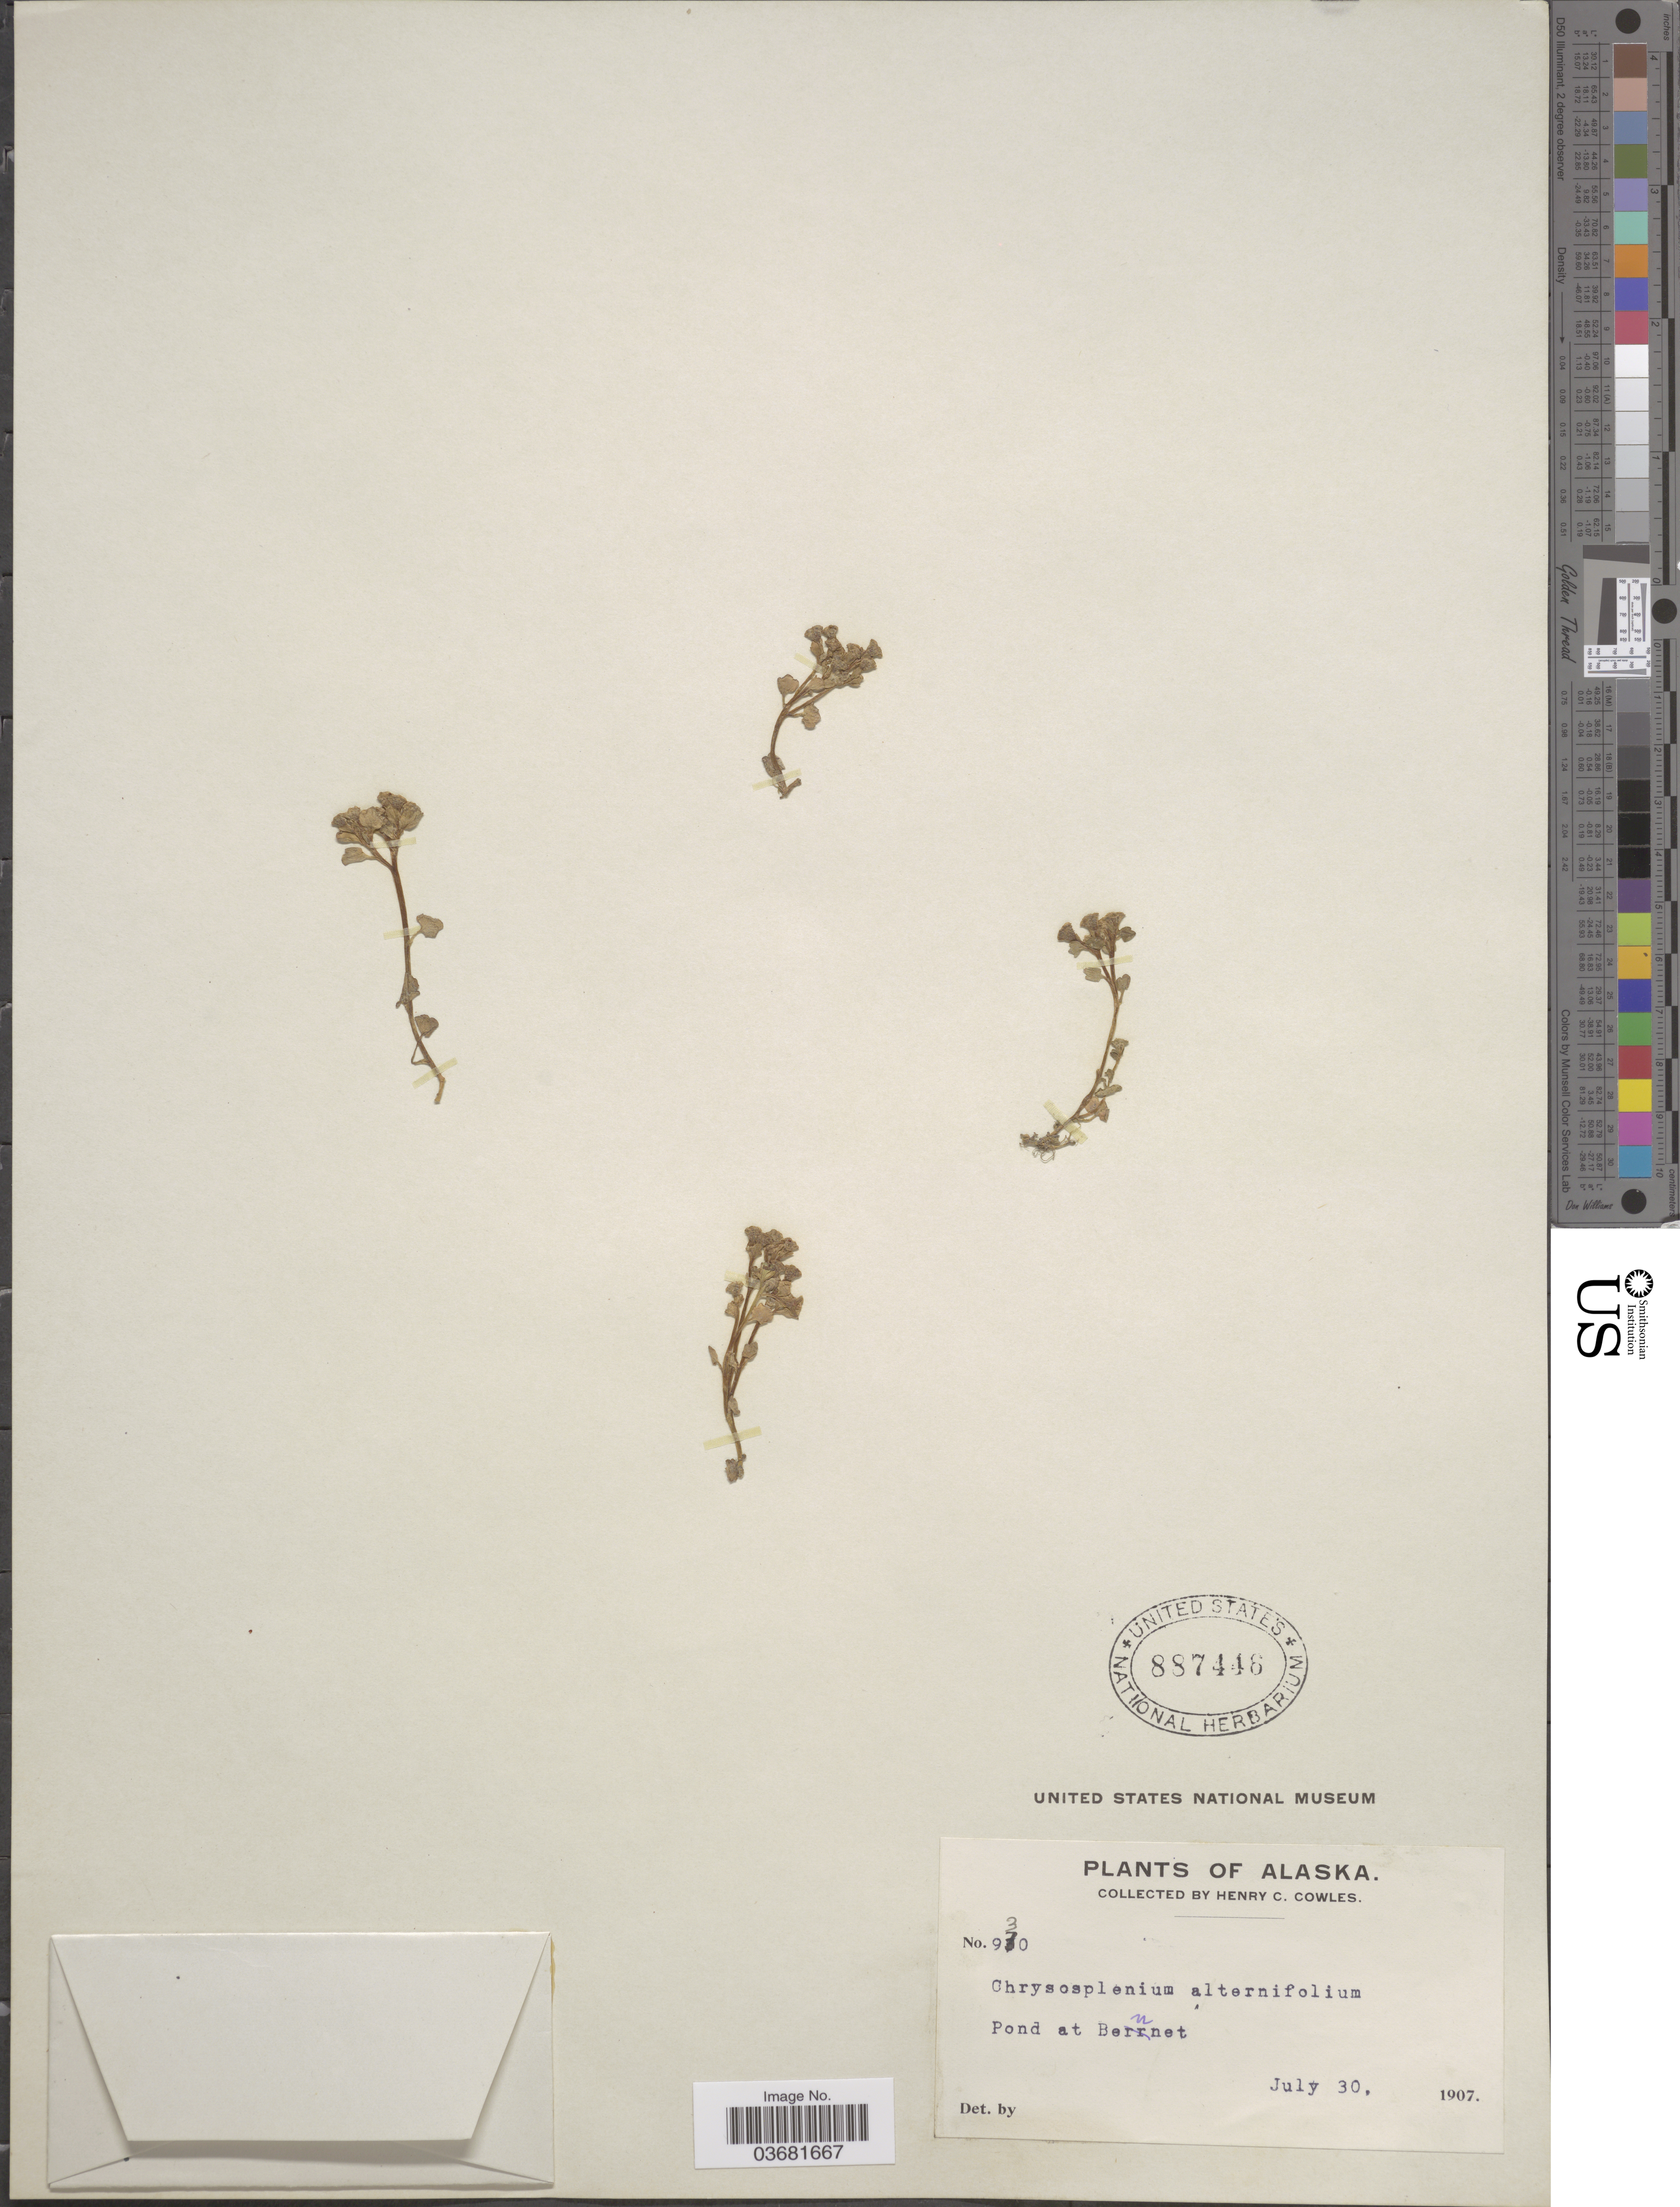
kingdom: Plantae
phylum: Tracheophyta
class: Magnoliopsida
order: Saxifragales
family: Saxifragaceae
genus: Chrysosplenium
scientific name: Chrysosplenium tetrandrum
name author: (N. Lund) Th. Fr.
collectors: H. Cowles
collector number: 930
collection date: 1907-07-30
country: United States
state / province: Alaska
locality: Pond at Bennet.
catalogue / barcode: US 887446